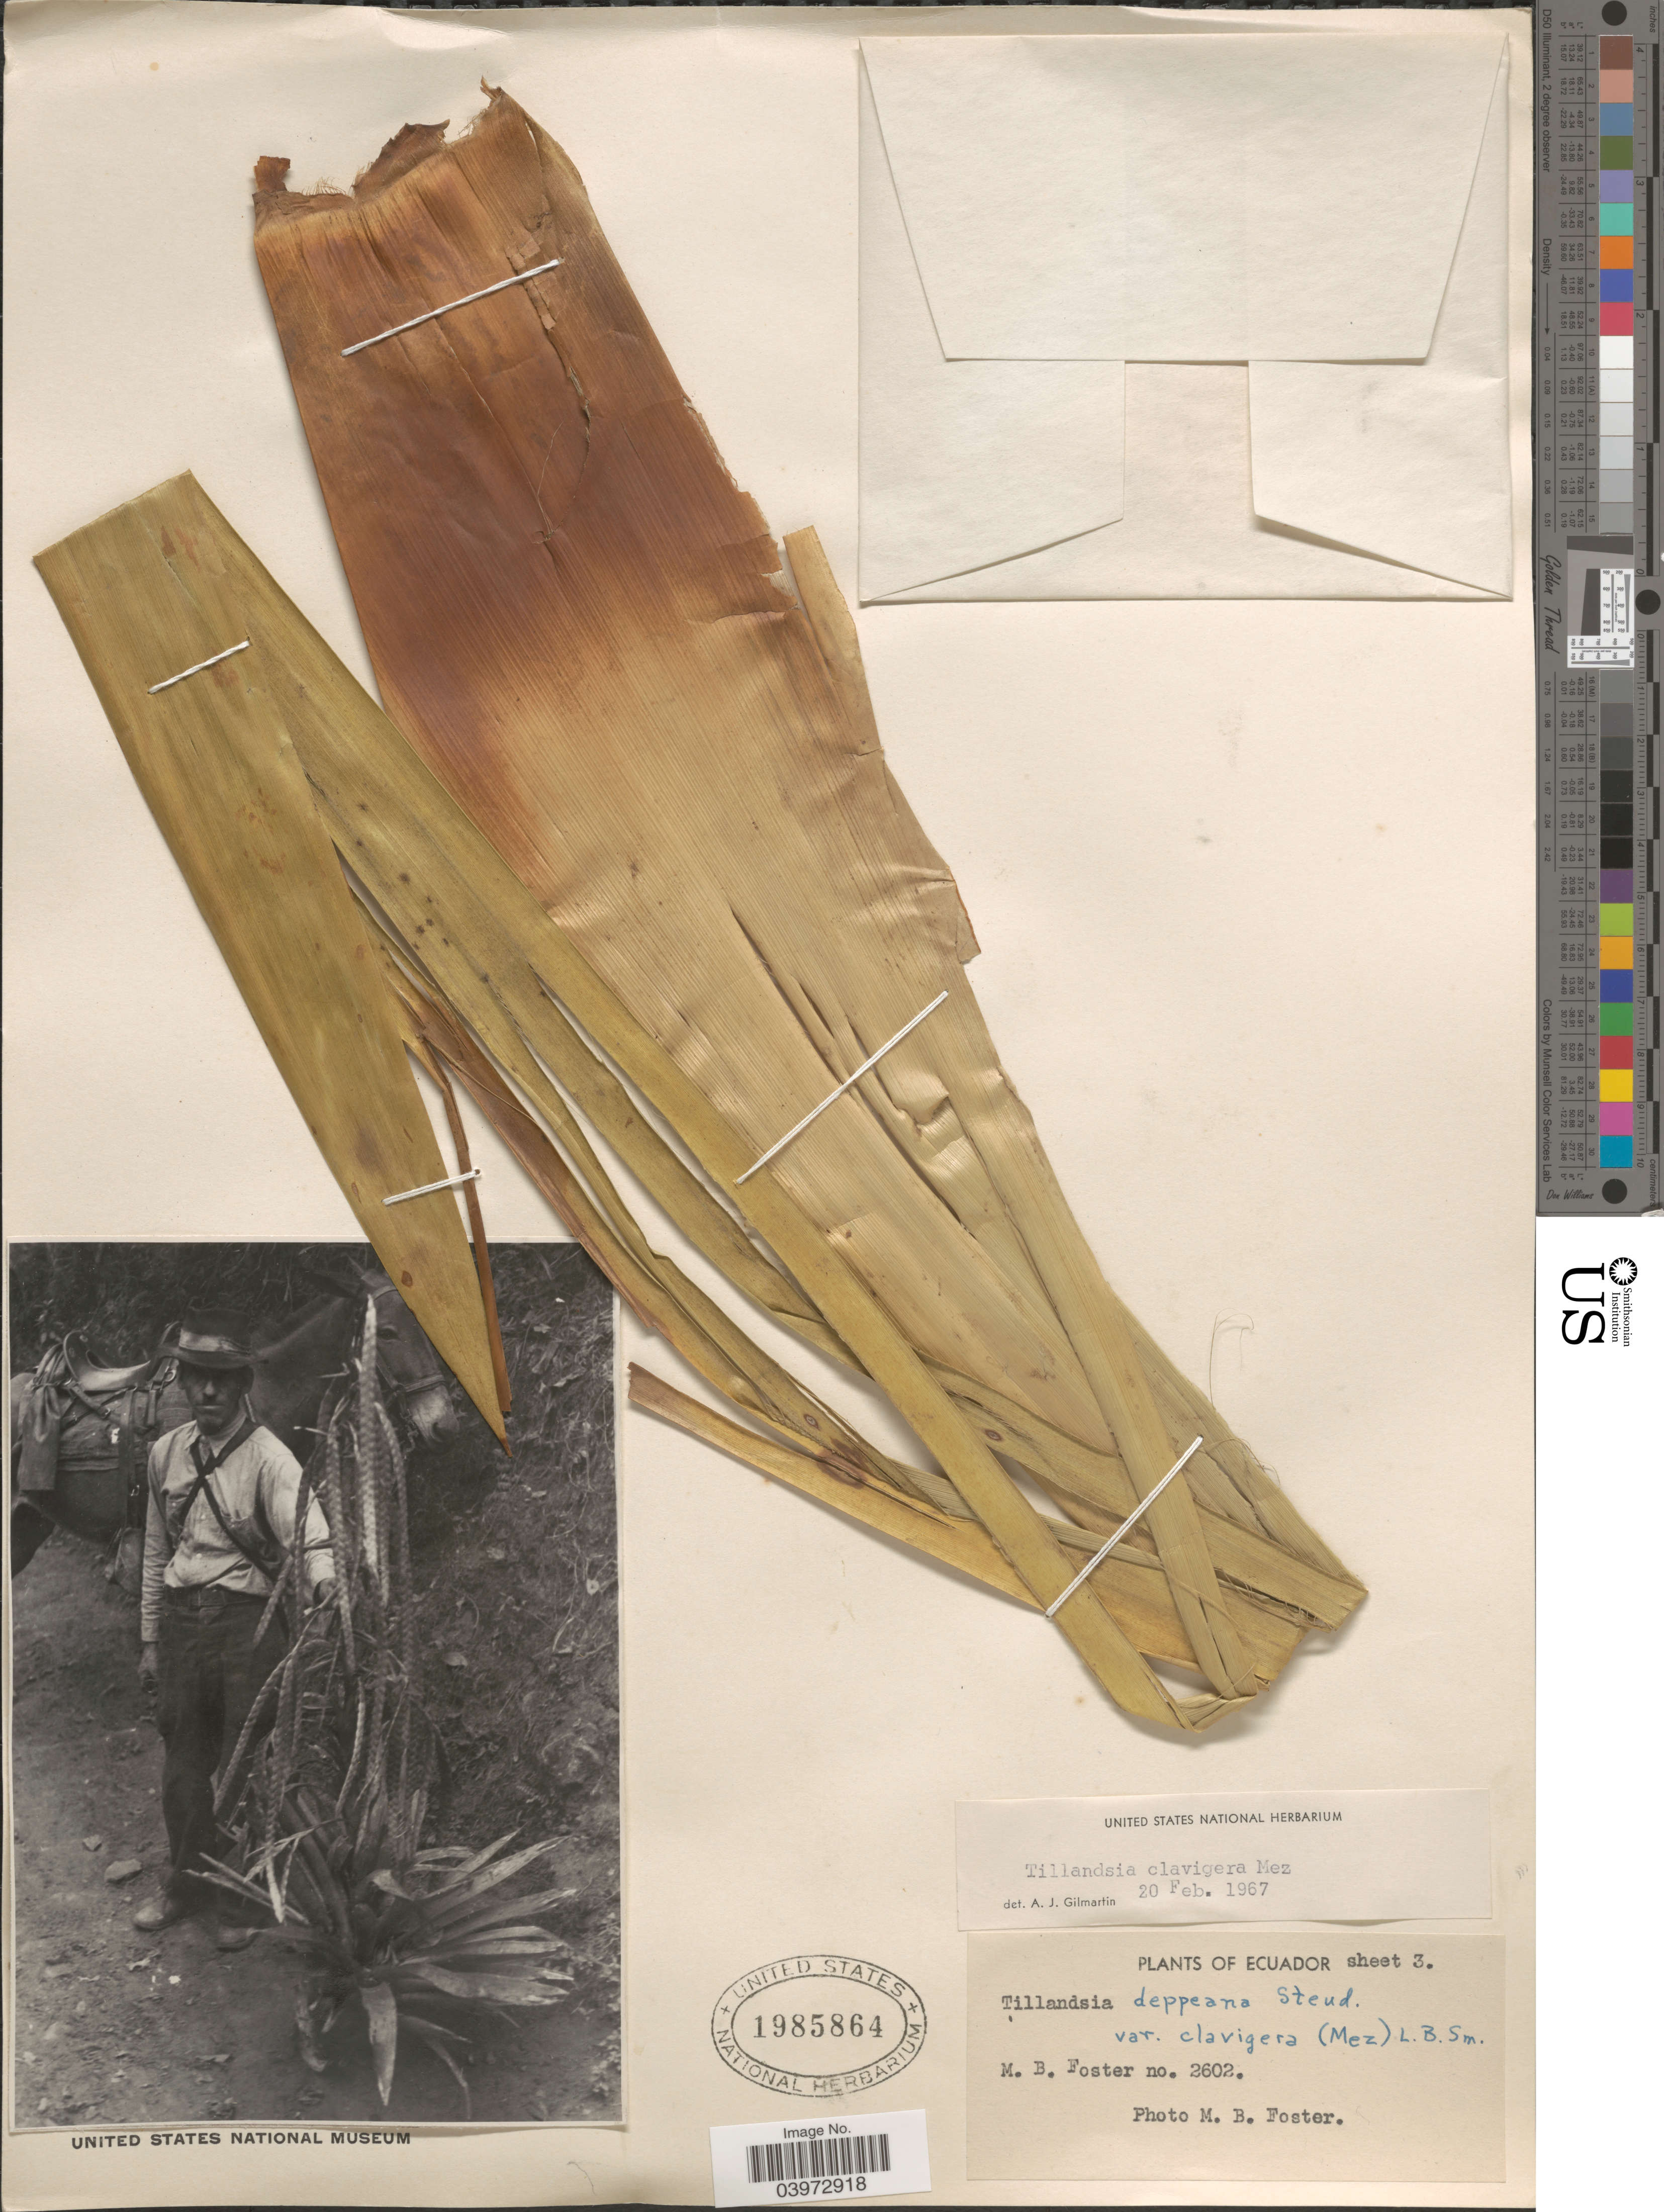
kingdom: Plantae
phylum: Tracheophyta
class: Liliopsida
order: Poales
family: Bromeliaceae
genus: Tillandsia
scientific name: Tillandsia clavigera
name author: Mez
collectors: M. B. Foster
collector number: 2602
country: Ecuador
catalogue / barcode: US 1985864